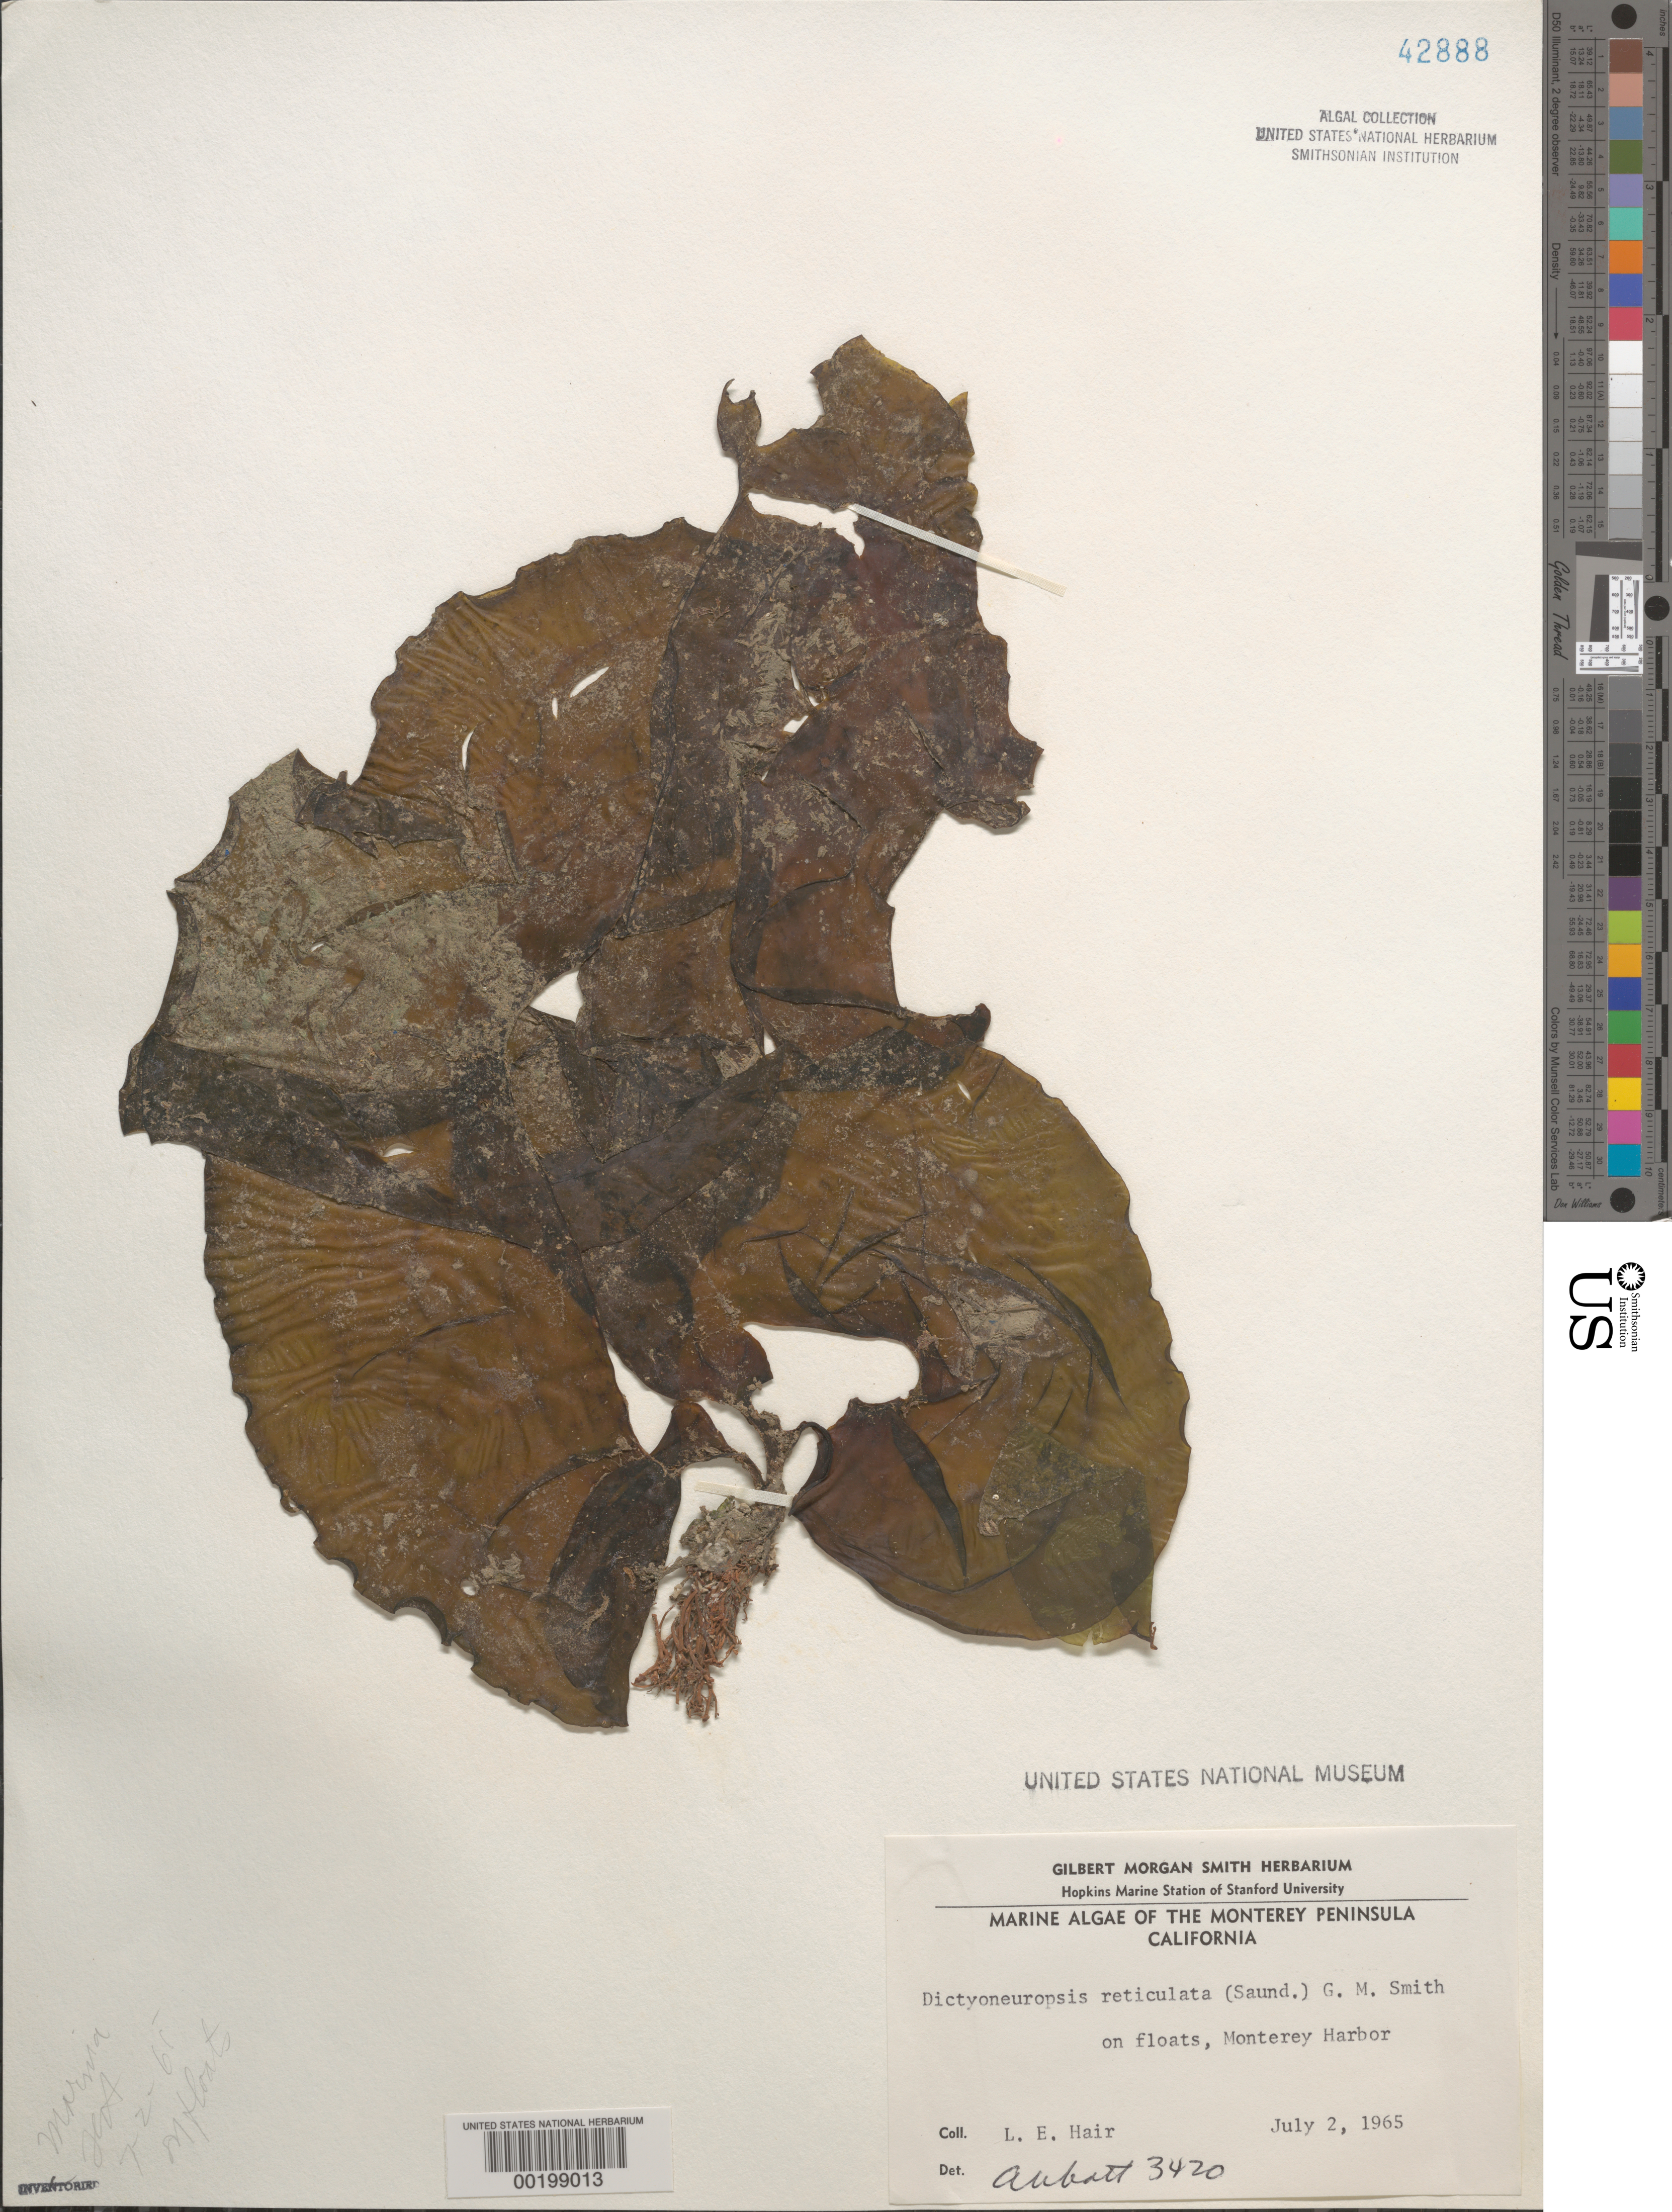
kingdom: Chromista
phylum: Ochrophyta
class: Phaeophyceae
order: Laminariales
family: Costariaceae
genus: Dictyoneurum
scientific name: Dictyoneurum reticulatum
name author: (D.A. Saunders) P.C. Silva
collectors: L. Hair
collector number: IAA 3720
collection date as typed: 02 Jul 1965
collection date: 1965-07-02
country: United States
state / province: California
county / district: Monterey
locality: Monterey Harbor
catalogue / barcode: US 42888